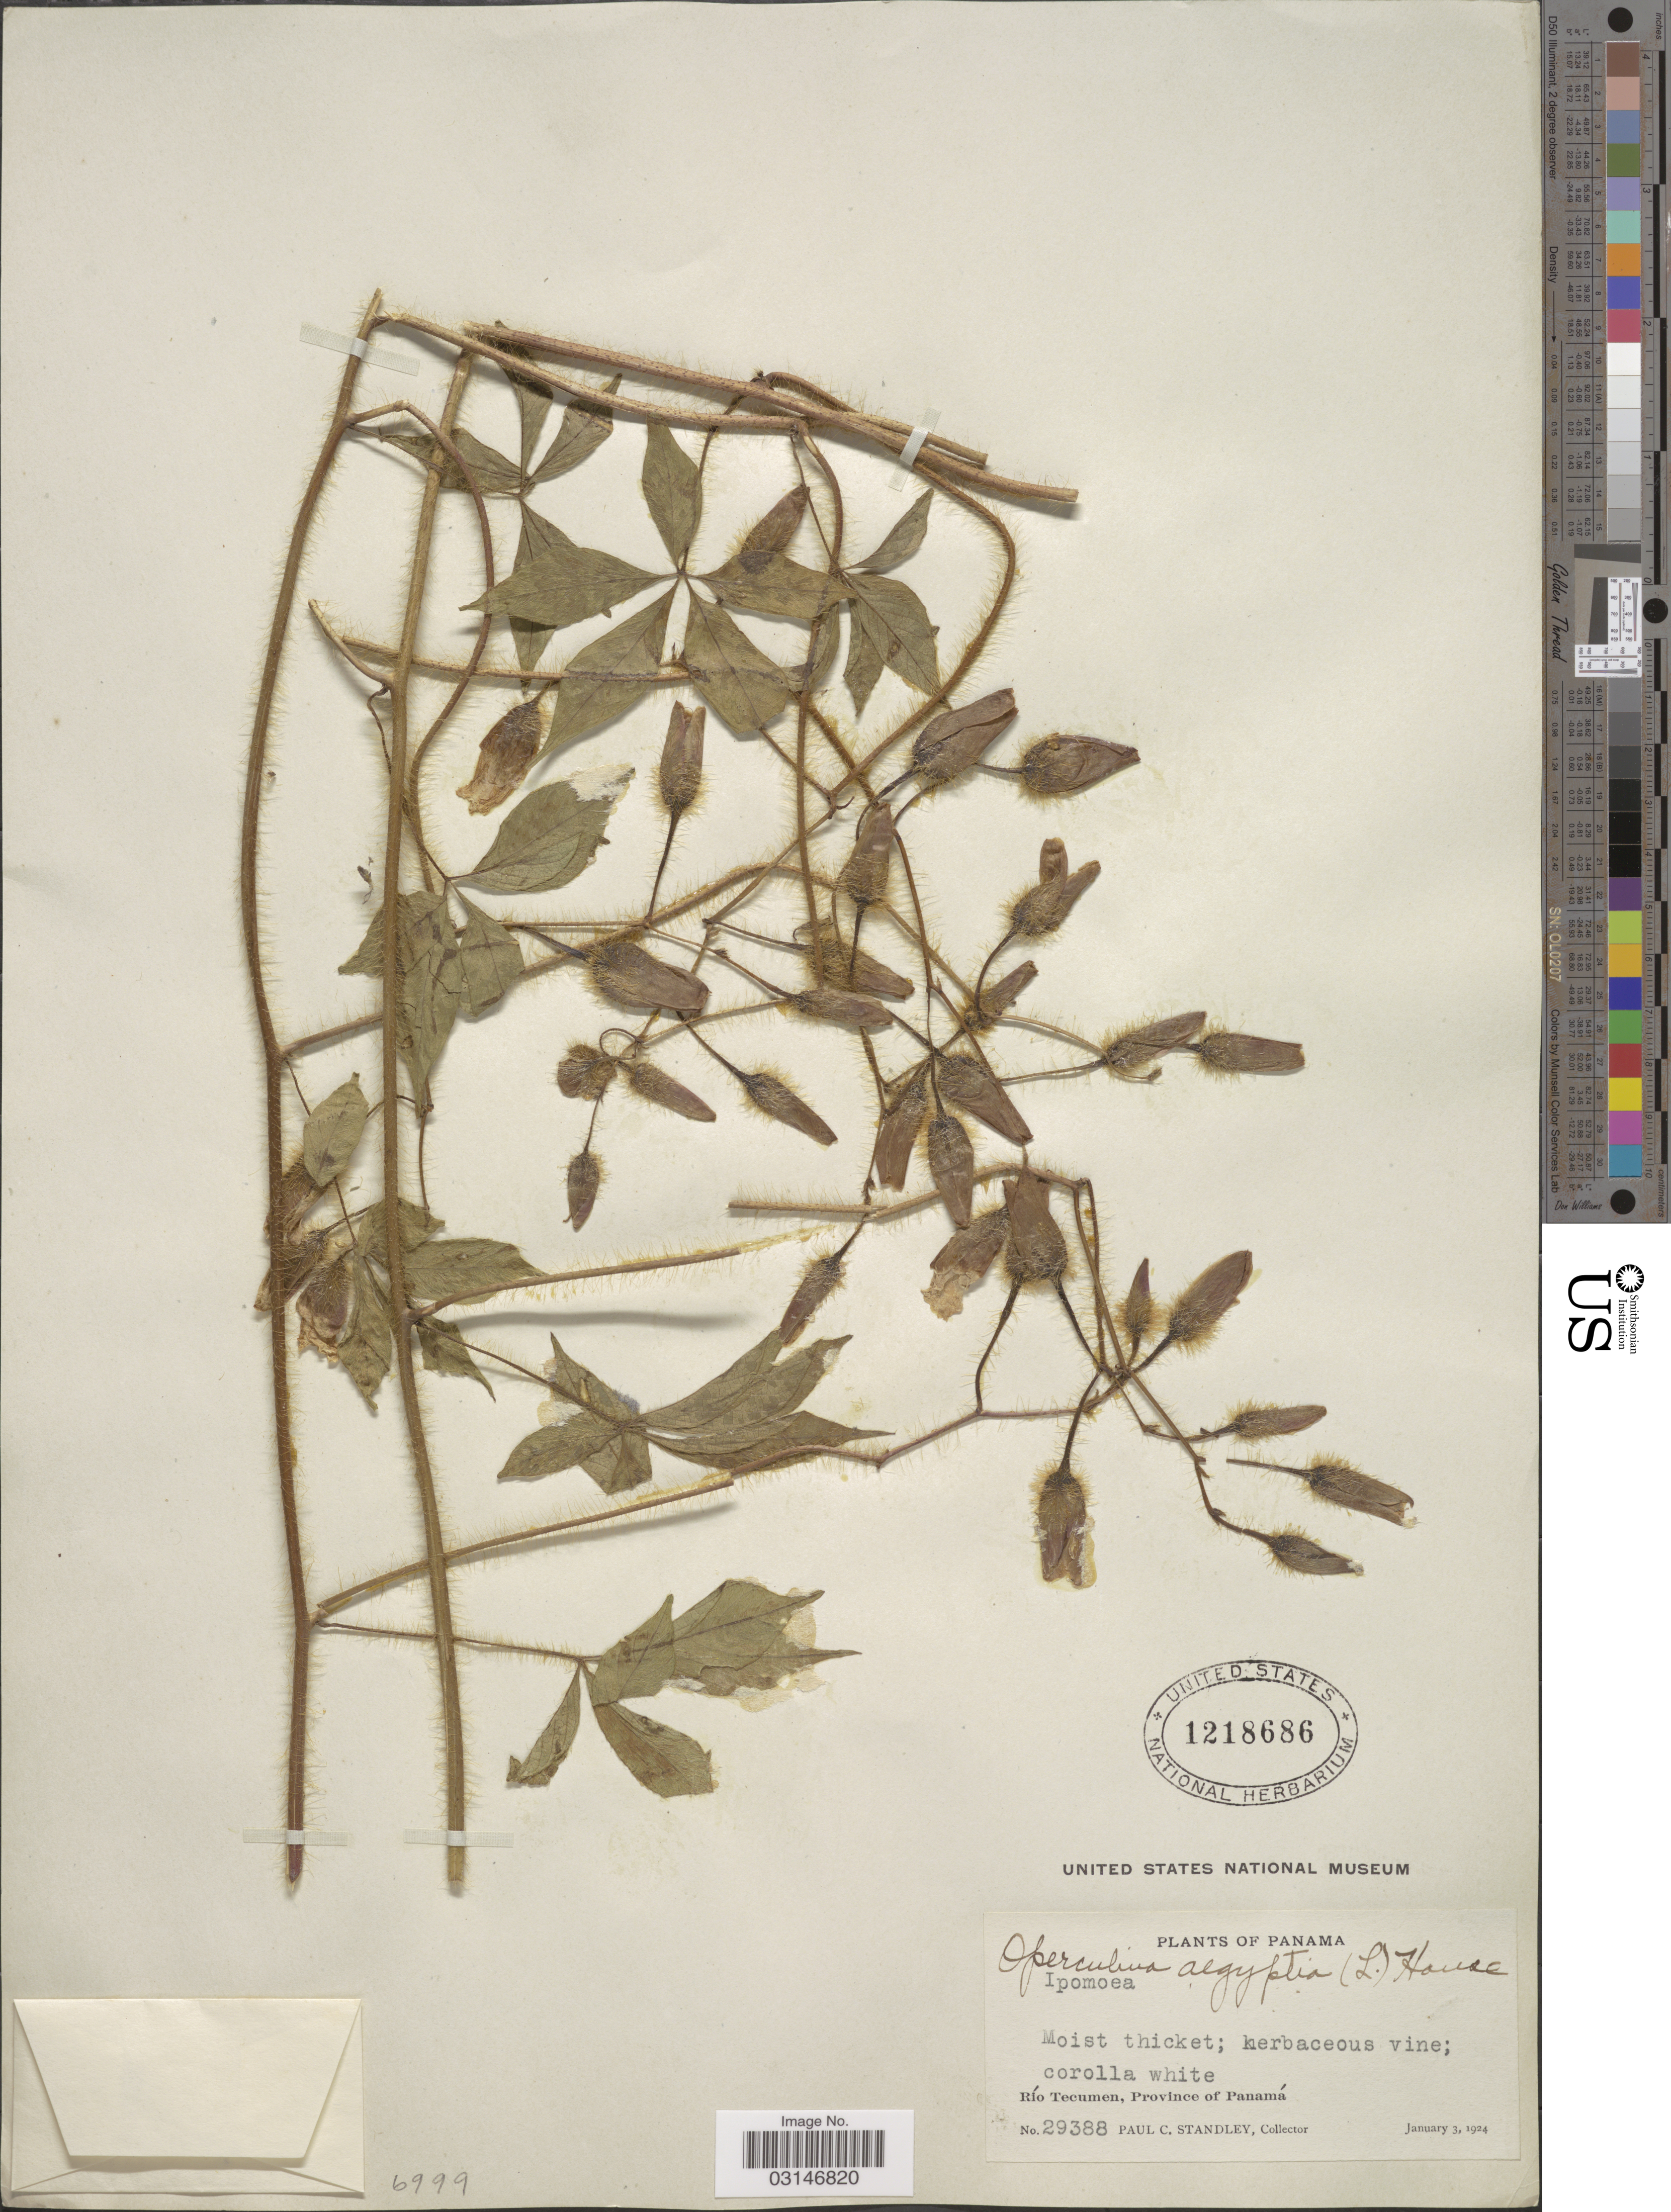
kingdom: Plantae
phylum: Tracheophyta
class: Magnoliopsida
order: Solanales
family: Convolvulaceae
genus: Distimake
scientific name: Distimake aegyptius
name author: (L.) A. R. Simões & Staples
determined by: Strong, Mark T., (BOT), Smithsonian Institution - National Museum of Natural History (UNITED STATES)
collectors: P. C. Standley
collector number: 29388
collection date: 1924-01-03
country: Panama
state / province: Panamá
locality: Río Tecumen.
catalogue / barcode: US 1218686